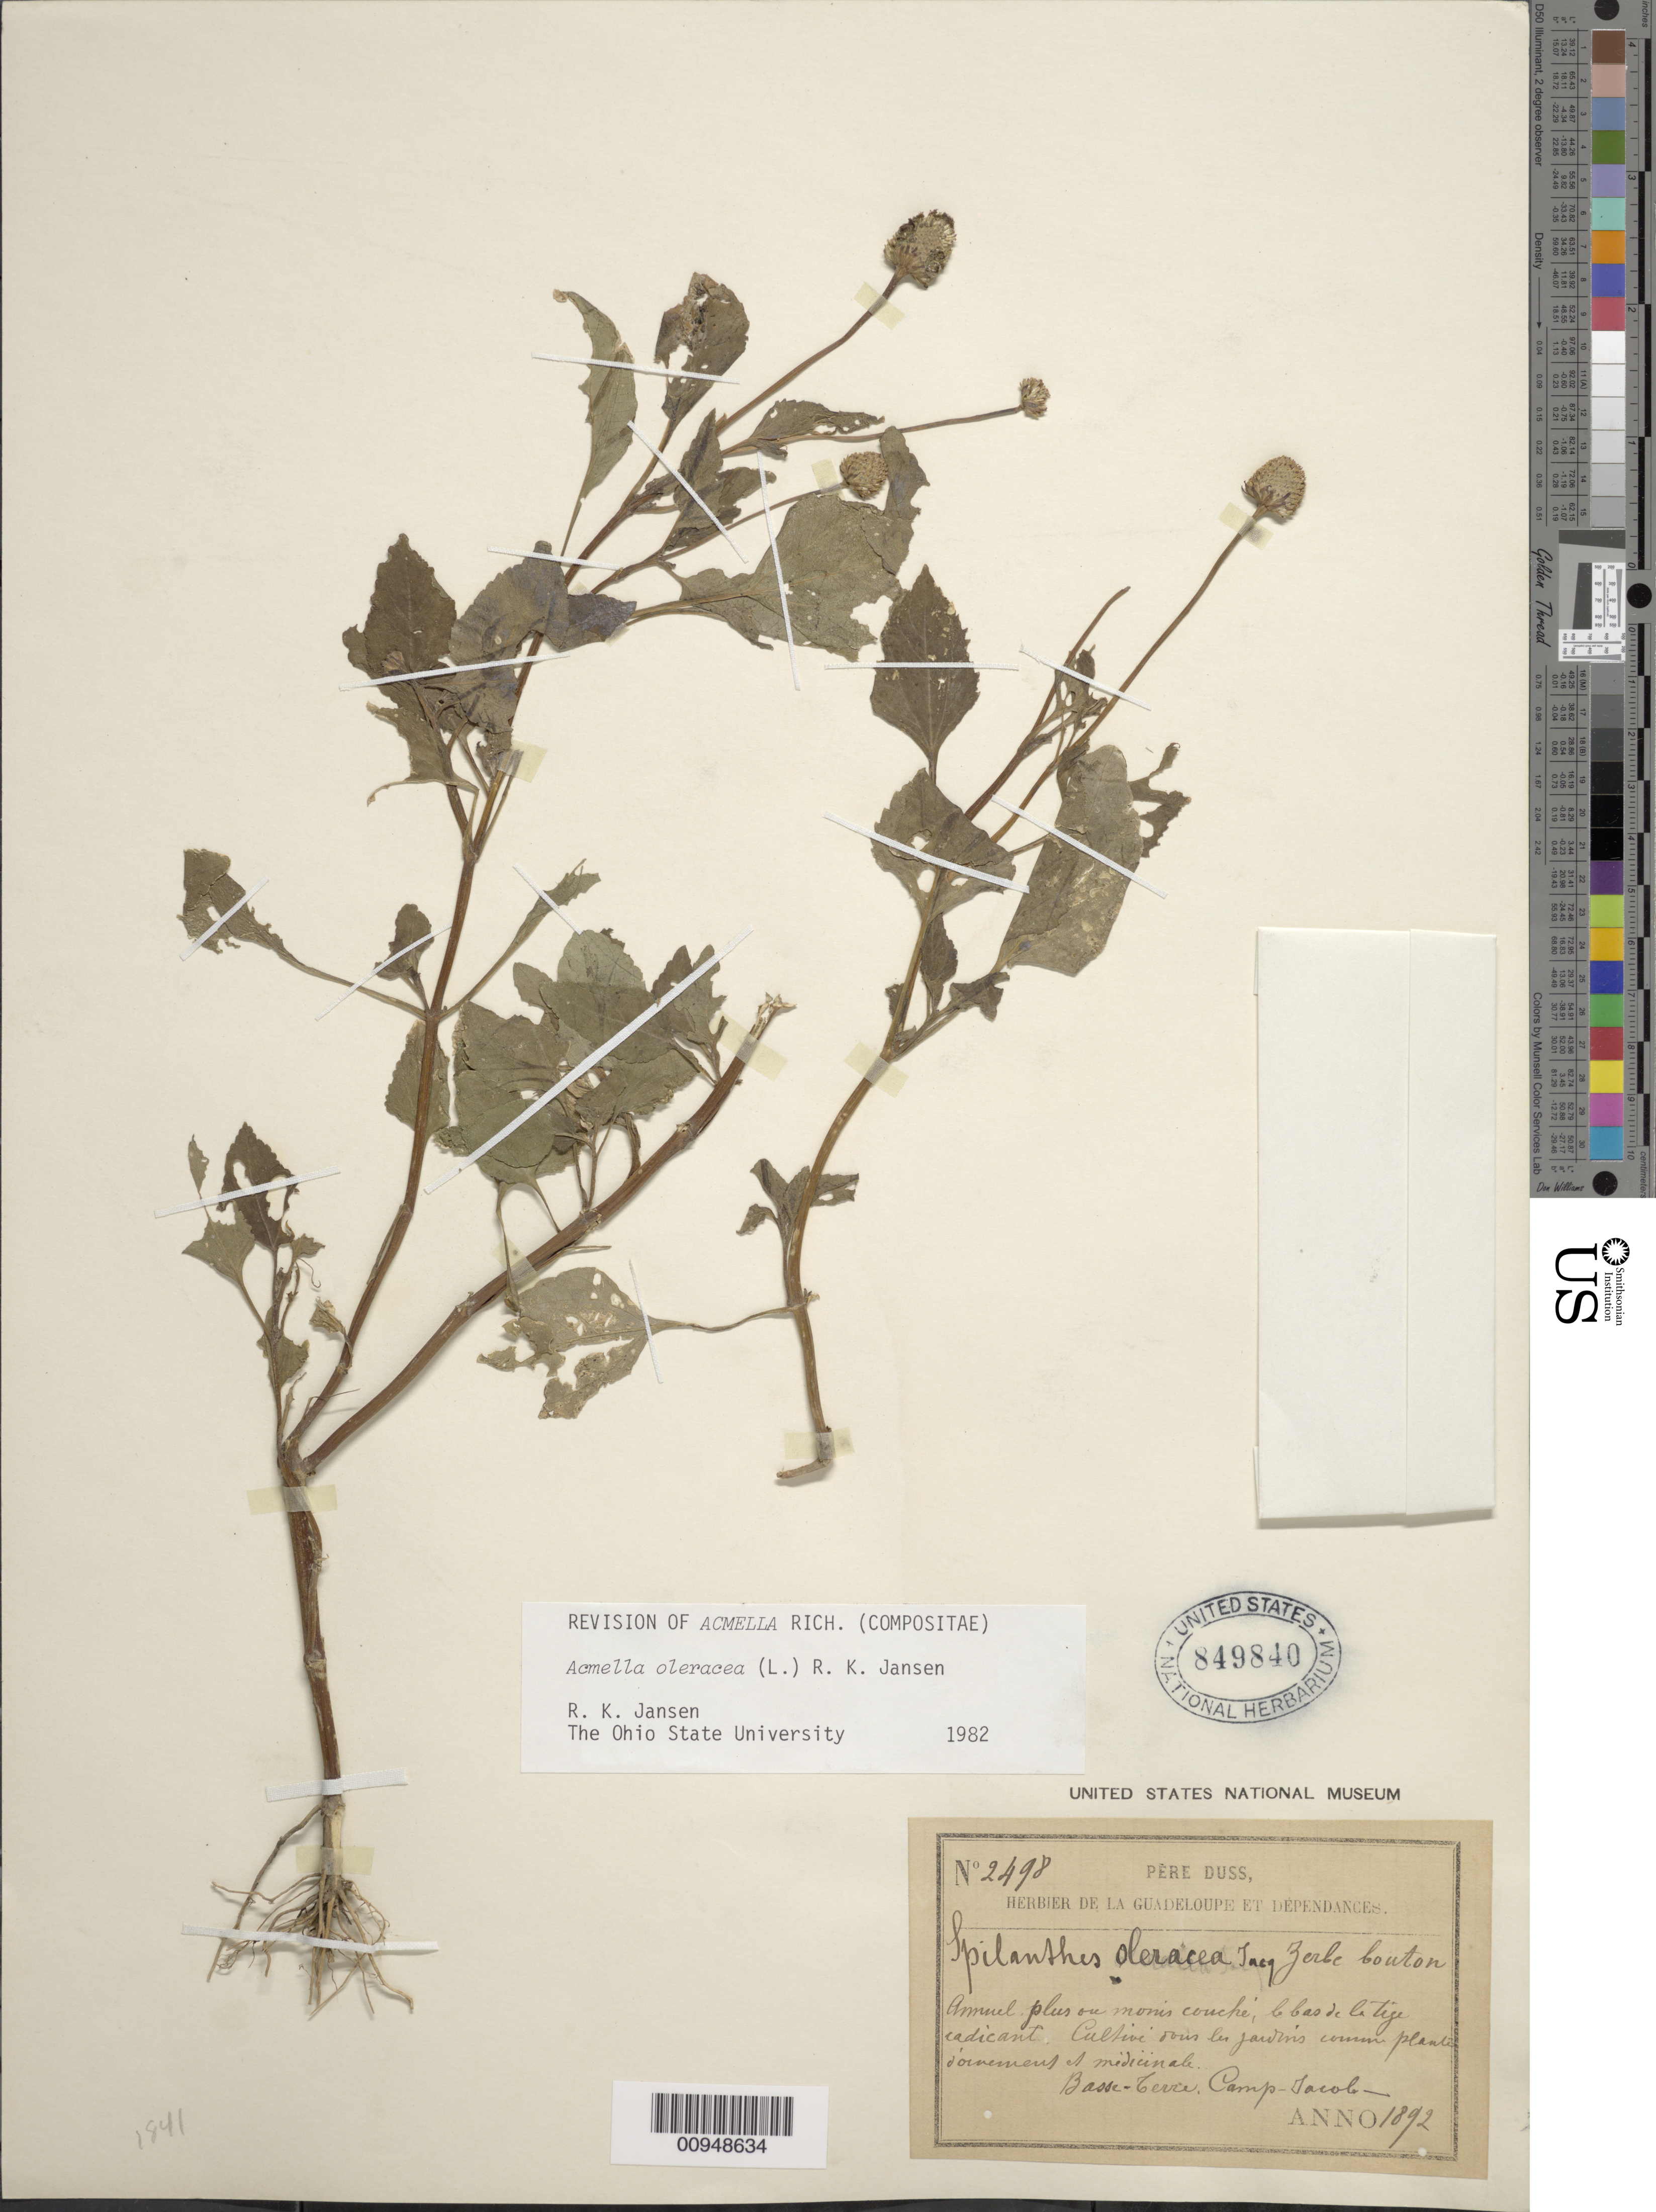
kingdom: Plantae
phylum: Tracheophyta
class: Magnoliopsida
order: Asterales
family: Asteraceae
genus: Acmella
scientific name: Acmella oleracea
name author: (L.) R.K. Jansen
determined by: Jansen, R. K.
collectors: Père Duss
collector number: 2498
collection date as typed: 1892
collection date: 1892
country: Guadeloupe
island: Basse Terre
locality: Basse-Terre, Camp Jacob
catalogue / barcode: US 849840